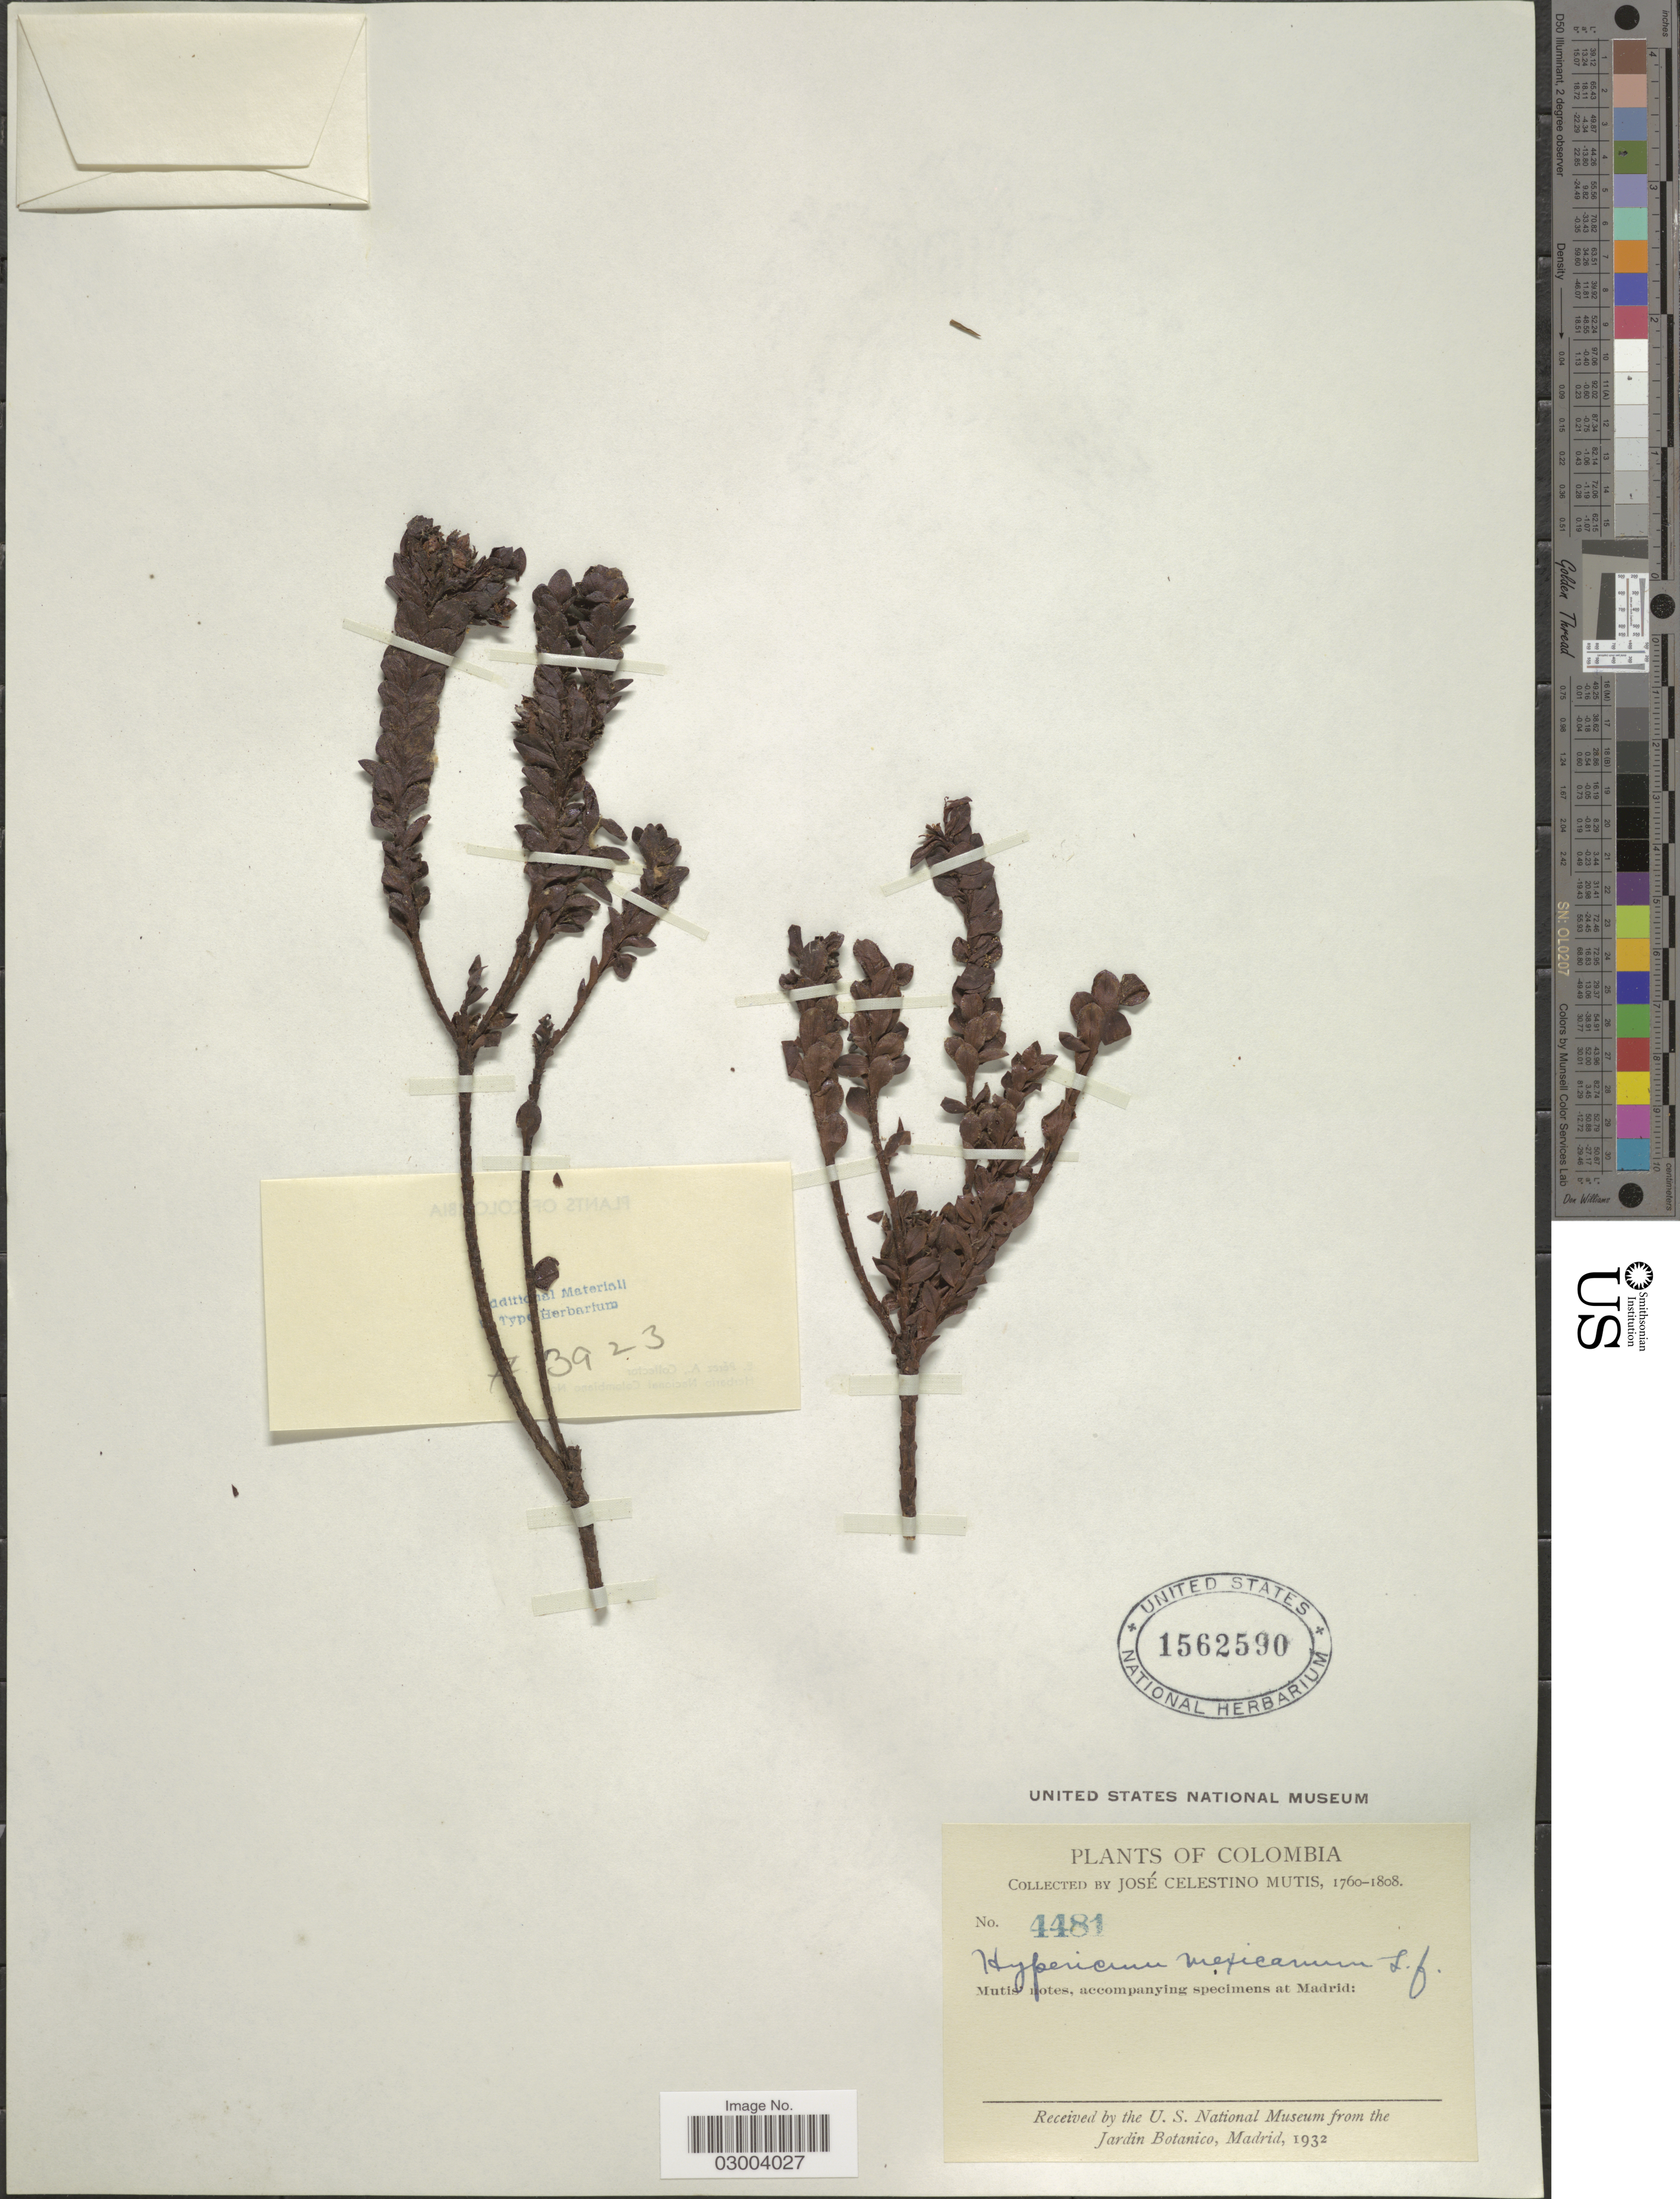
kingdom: Plantae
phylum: Tracheophyta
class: Magnoliopsida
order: Malpighiales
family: Hypericaceae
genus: Hypericum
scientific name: Hypericum mexicanum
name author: L.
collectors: J. C. B. Mutis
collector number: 4481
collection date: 1760/1808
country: Colombia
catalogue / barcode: US 1562590